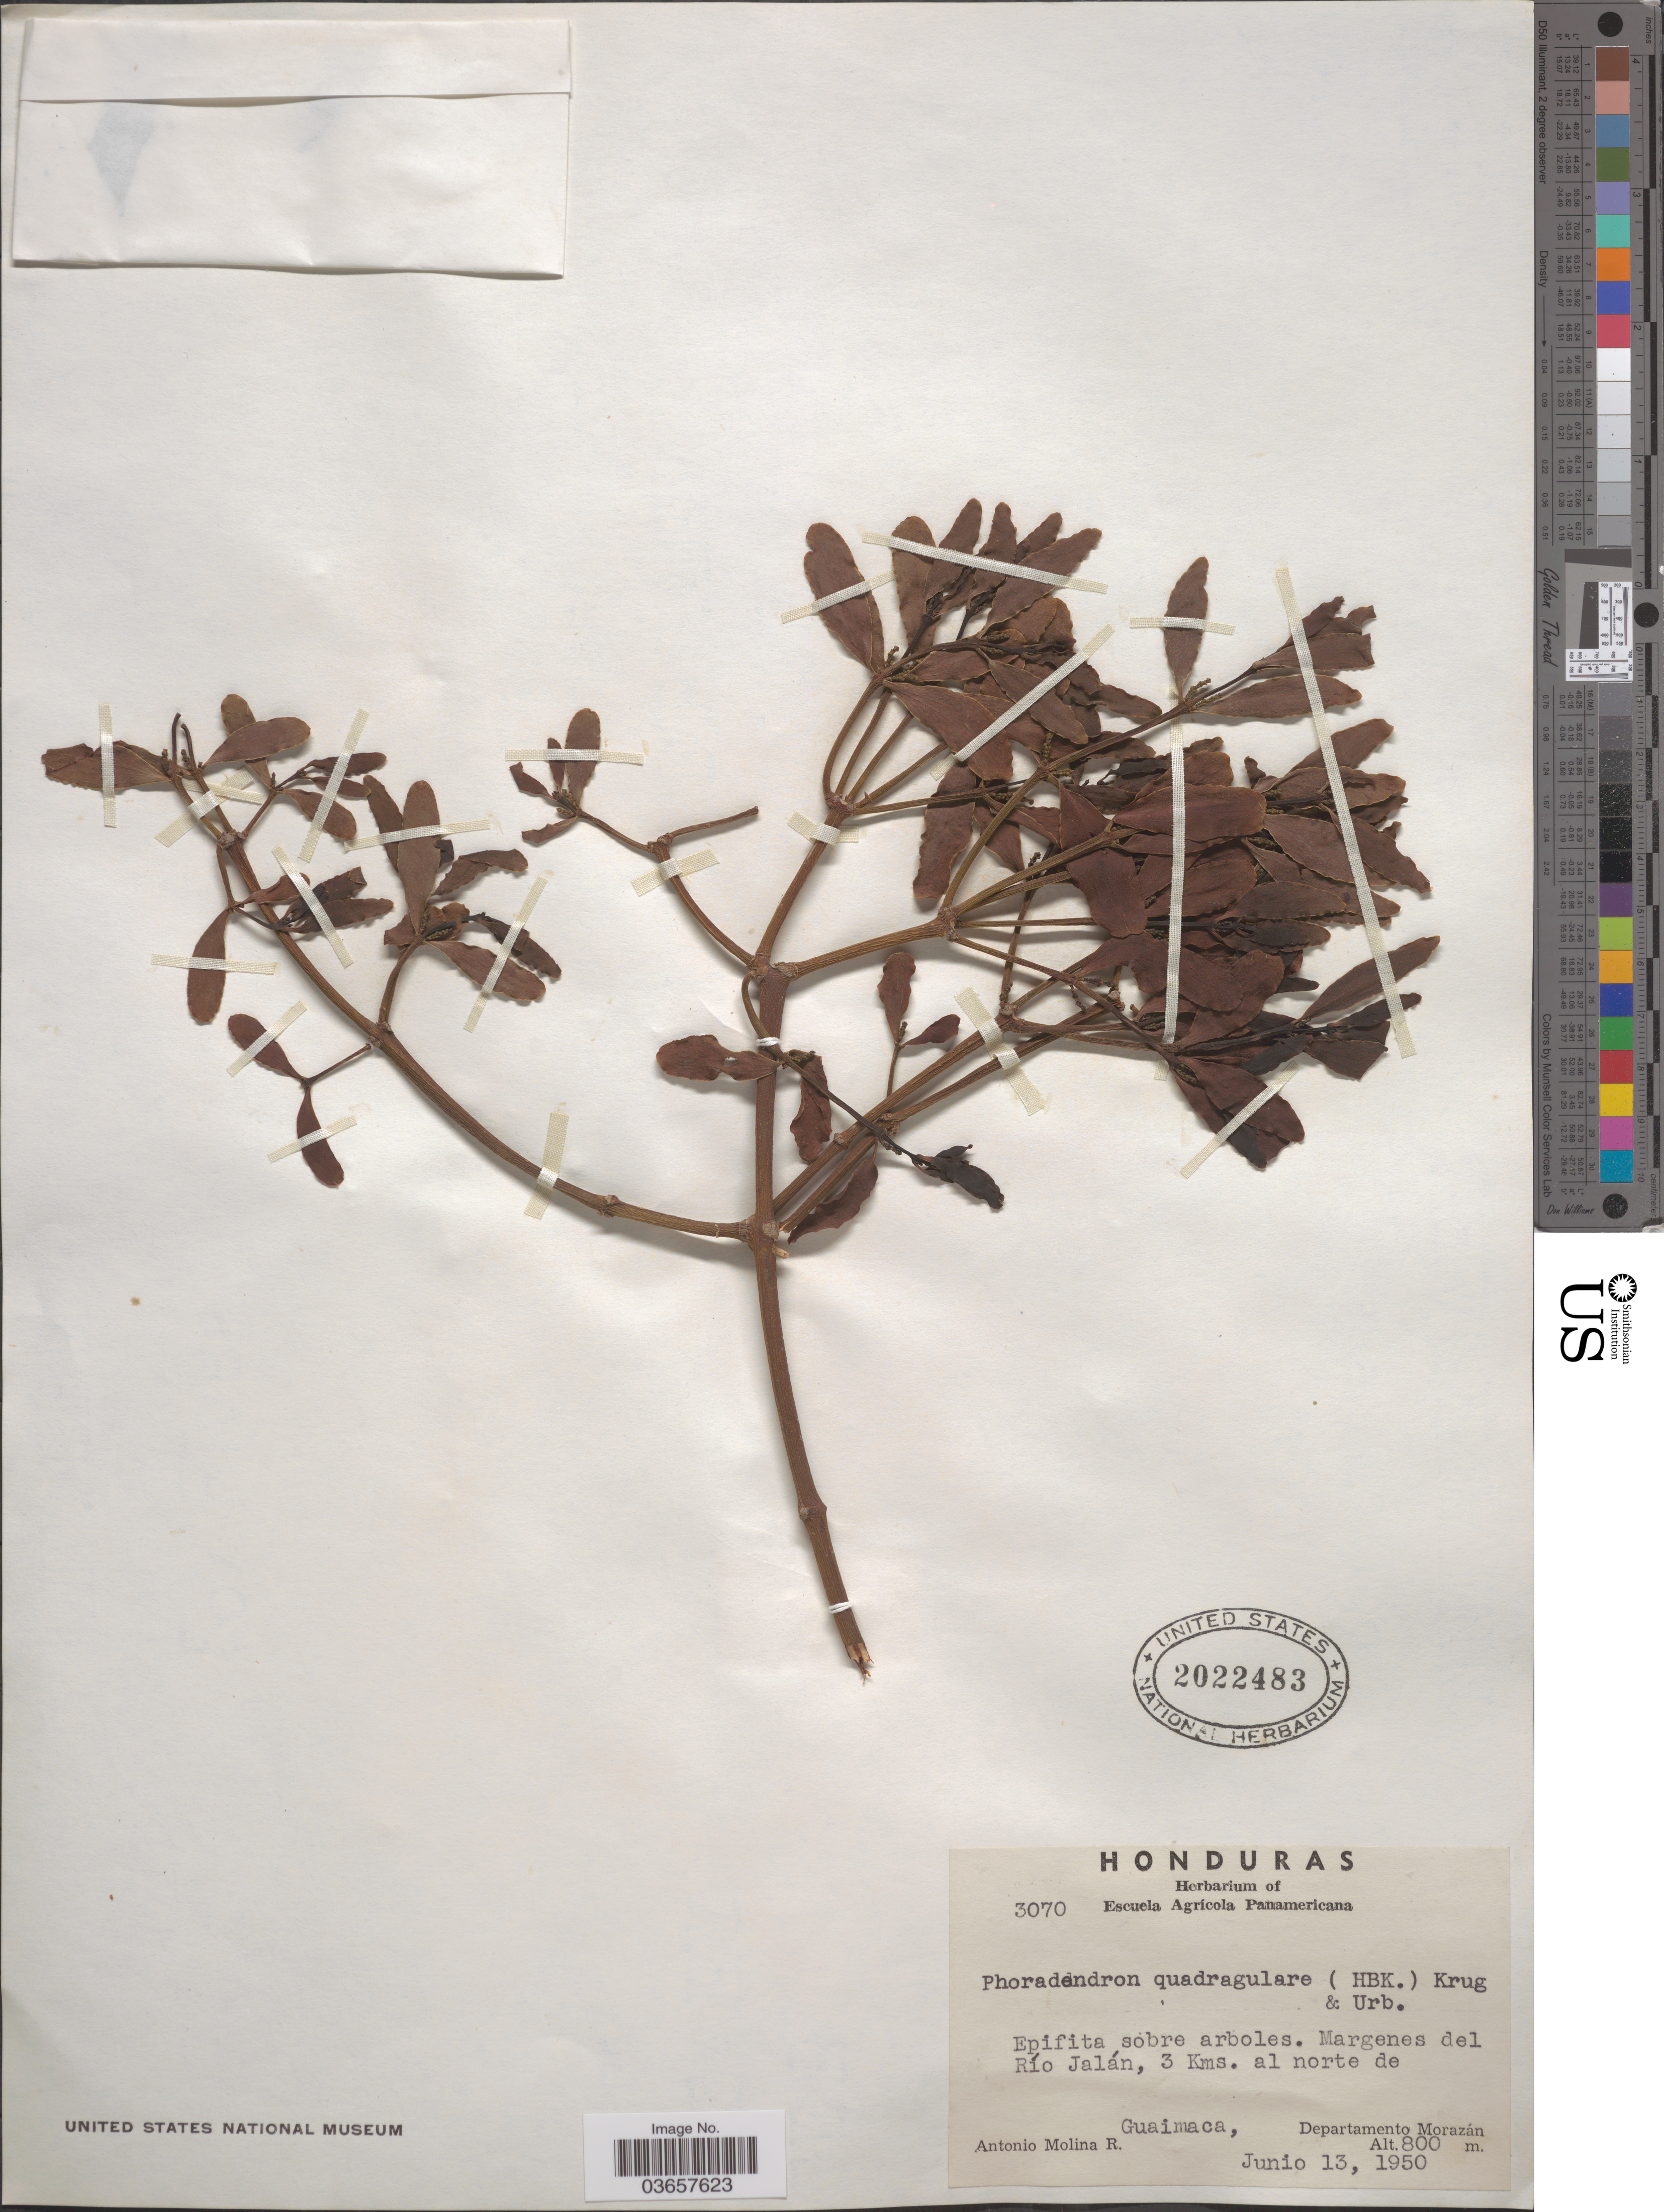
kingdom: Plantae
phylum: Tracheophyta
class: Magnoliopsida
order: Santalales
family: Viscaceae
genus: Phoradendron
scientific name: Phoradendron quadrangulare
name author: (Kunth) Griseb.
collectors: A. Molina R.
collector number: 3070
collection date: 1950-06-13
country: Honduras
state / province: Fco. Morazán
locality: Margenes del Río Jalán, 3 Kms. al norte de Guaimaca, Departamento Morazán.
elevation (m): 800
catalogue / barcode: US 2022483